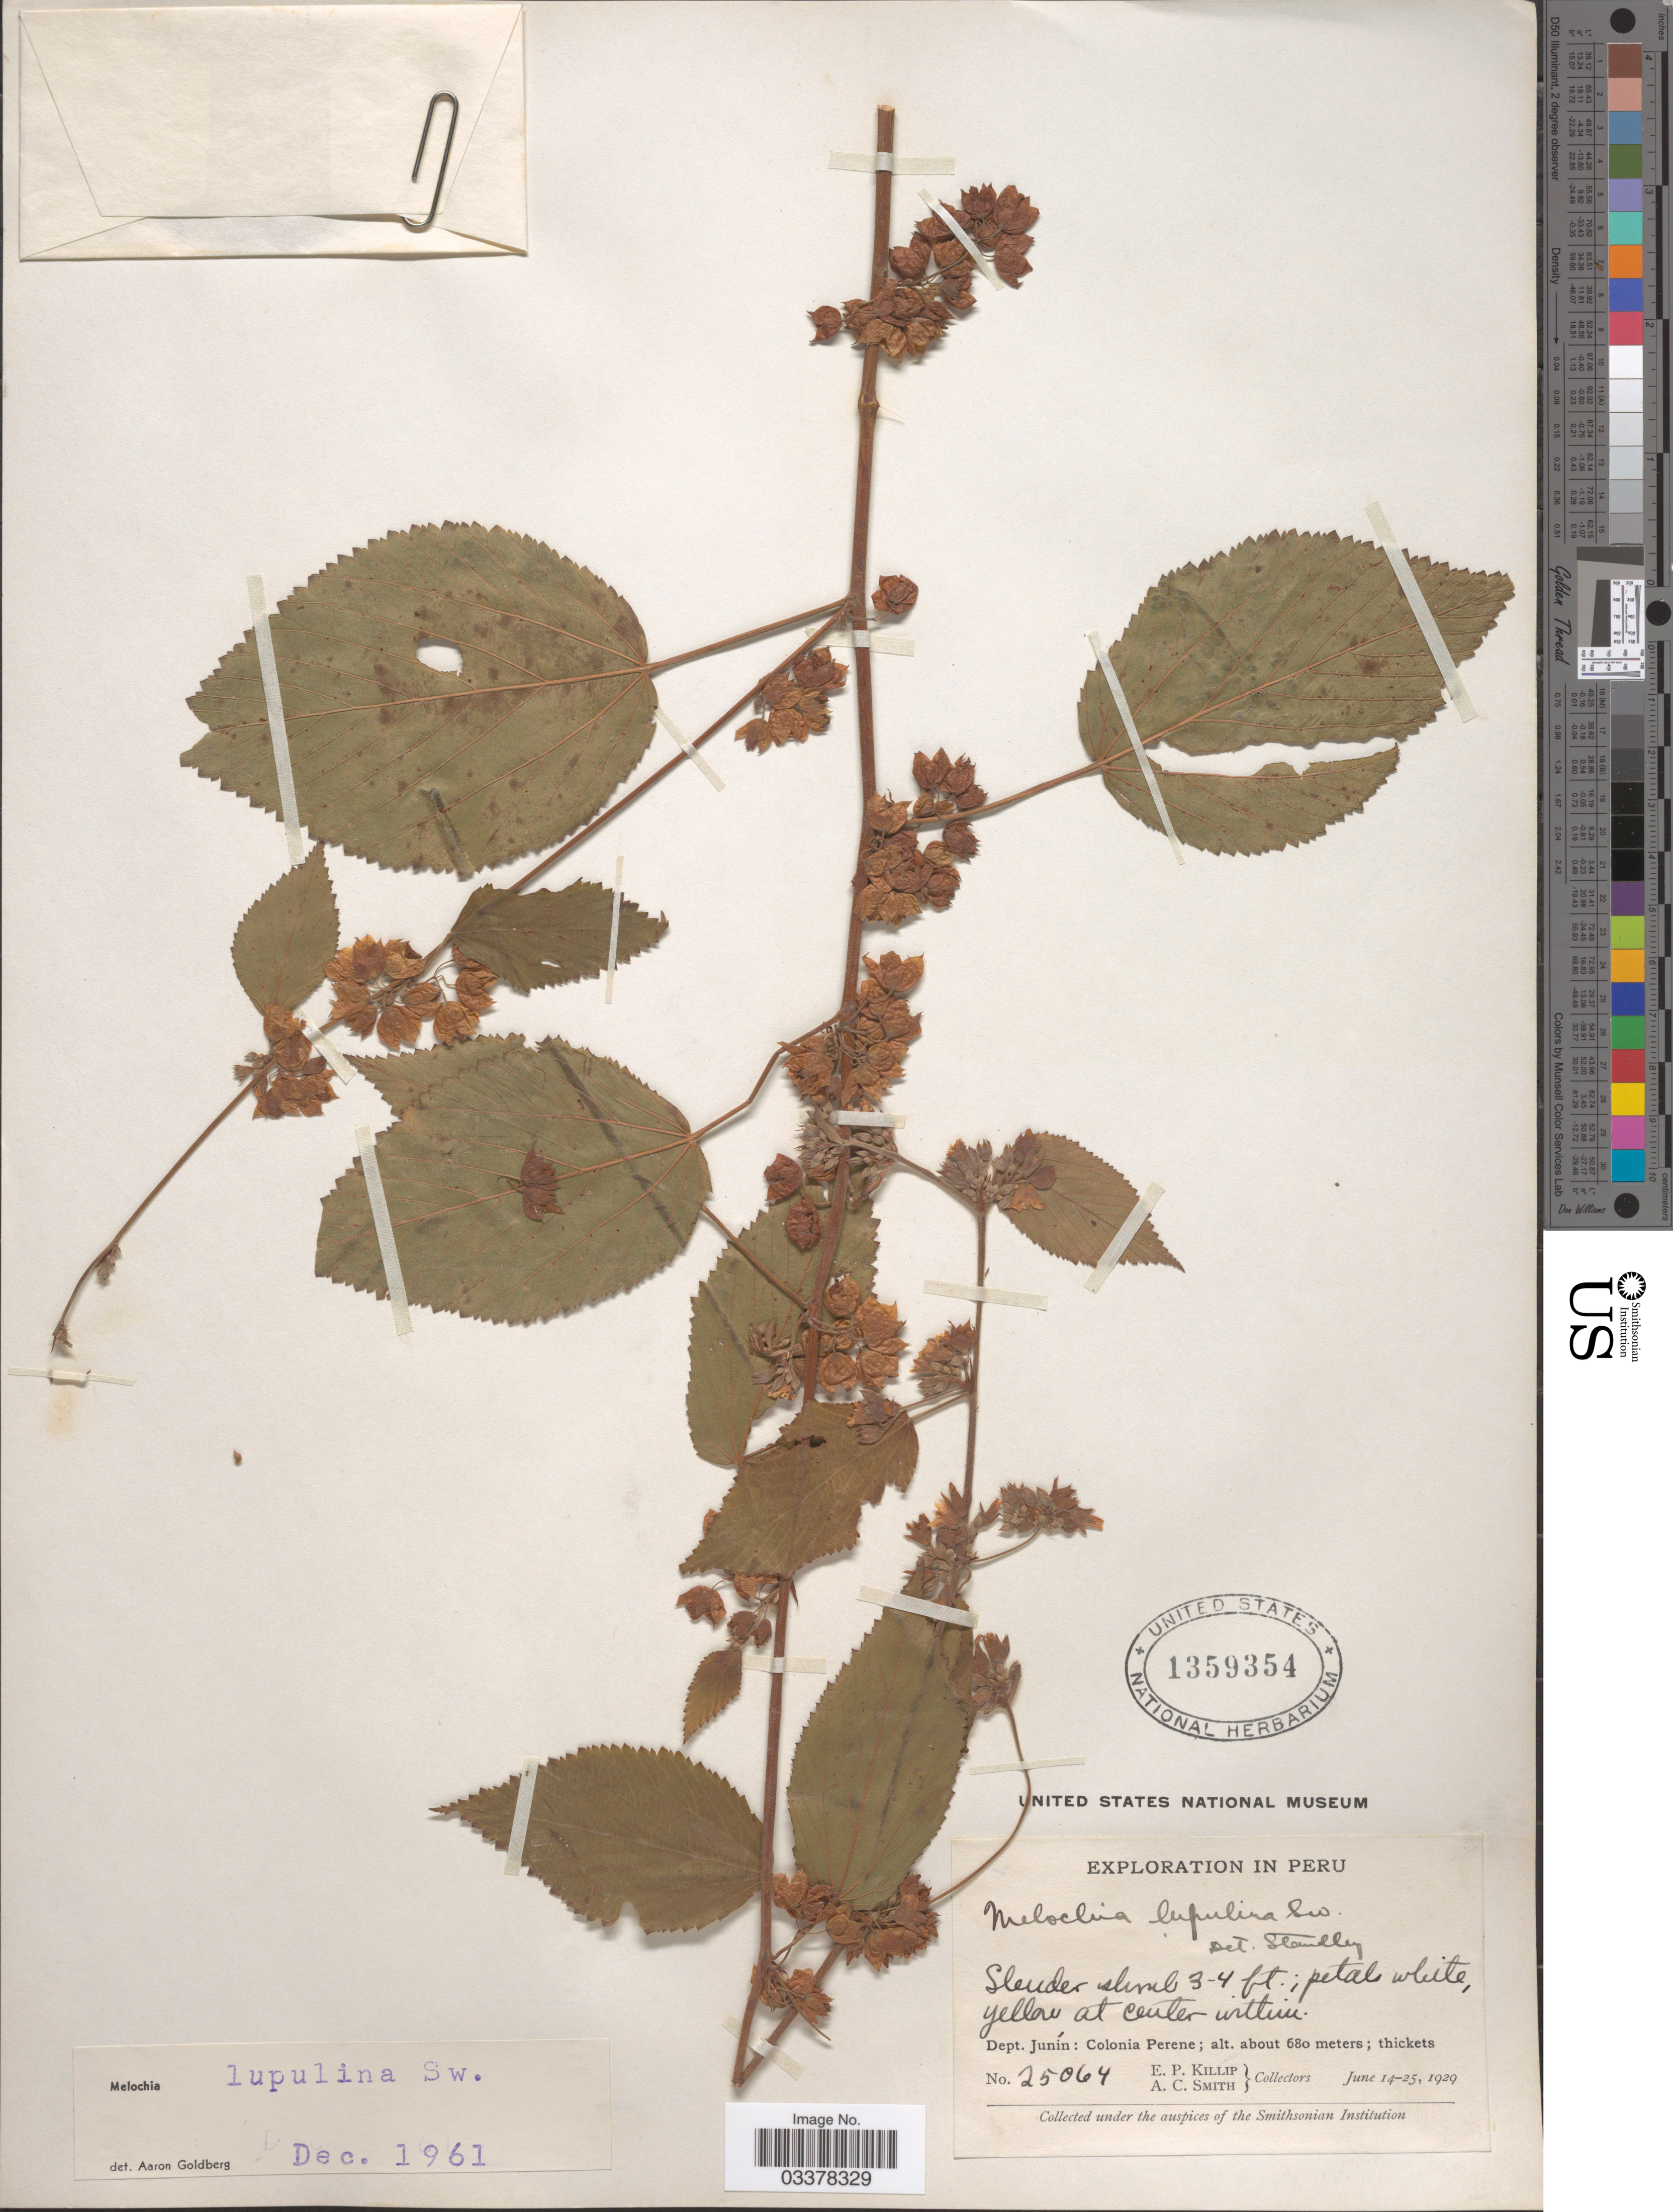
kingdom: Plantae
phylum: Tracheophyta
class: Magnoliopsida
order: Malvales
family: Malvaceae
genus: Melochia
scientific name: Melochia lupulina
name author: Sw.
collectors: E. P. Killip & A. C. Smith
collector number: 25064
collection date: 1929-06-14/1929-06-25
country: Peru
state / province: Junín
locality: Dept. Junín: Colonia Perene.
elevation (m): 680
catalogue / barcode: US 1359354